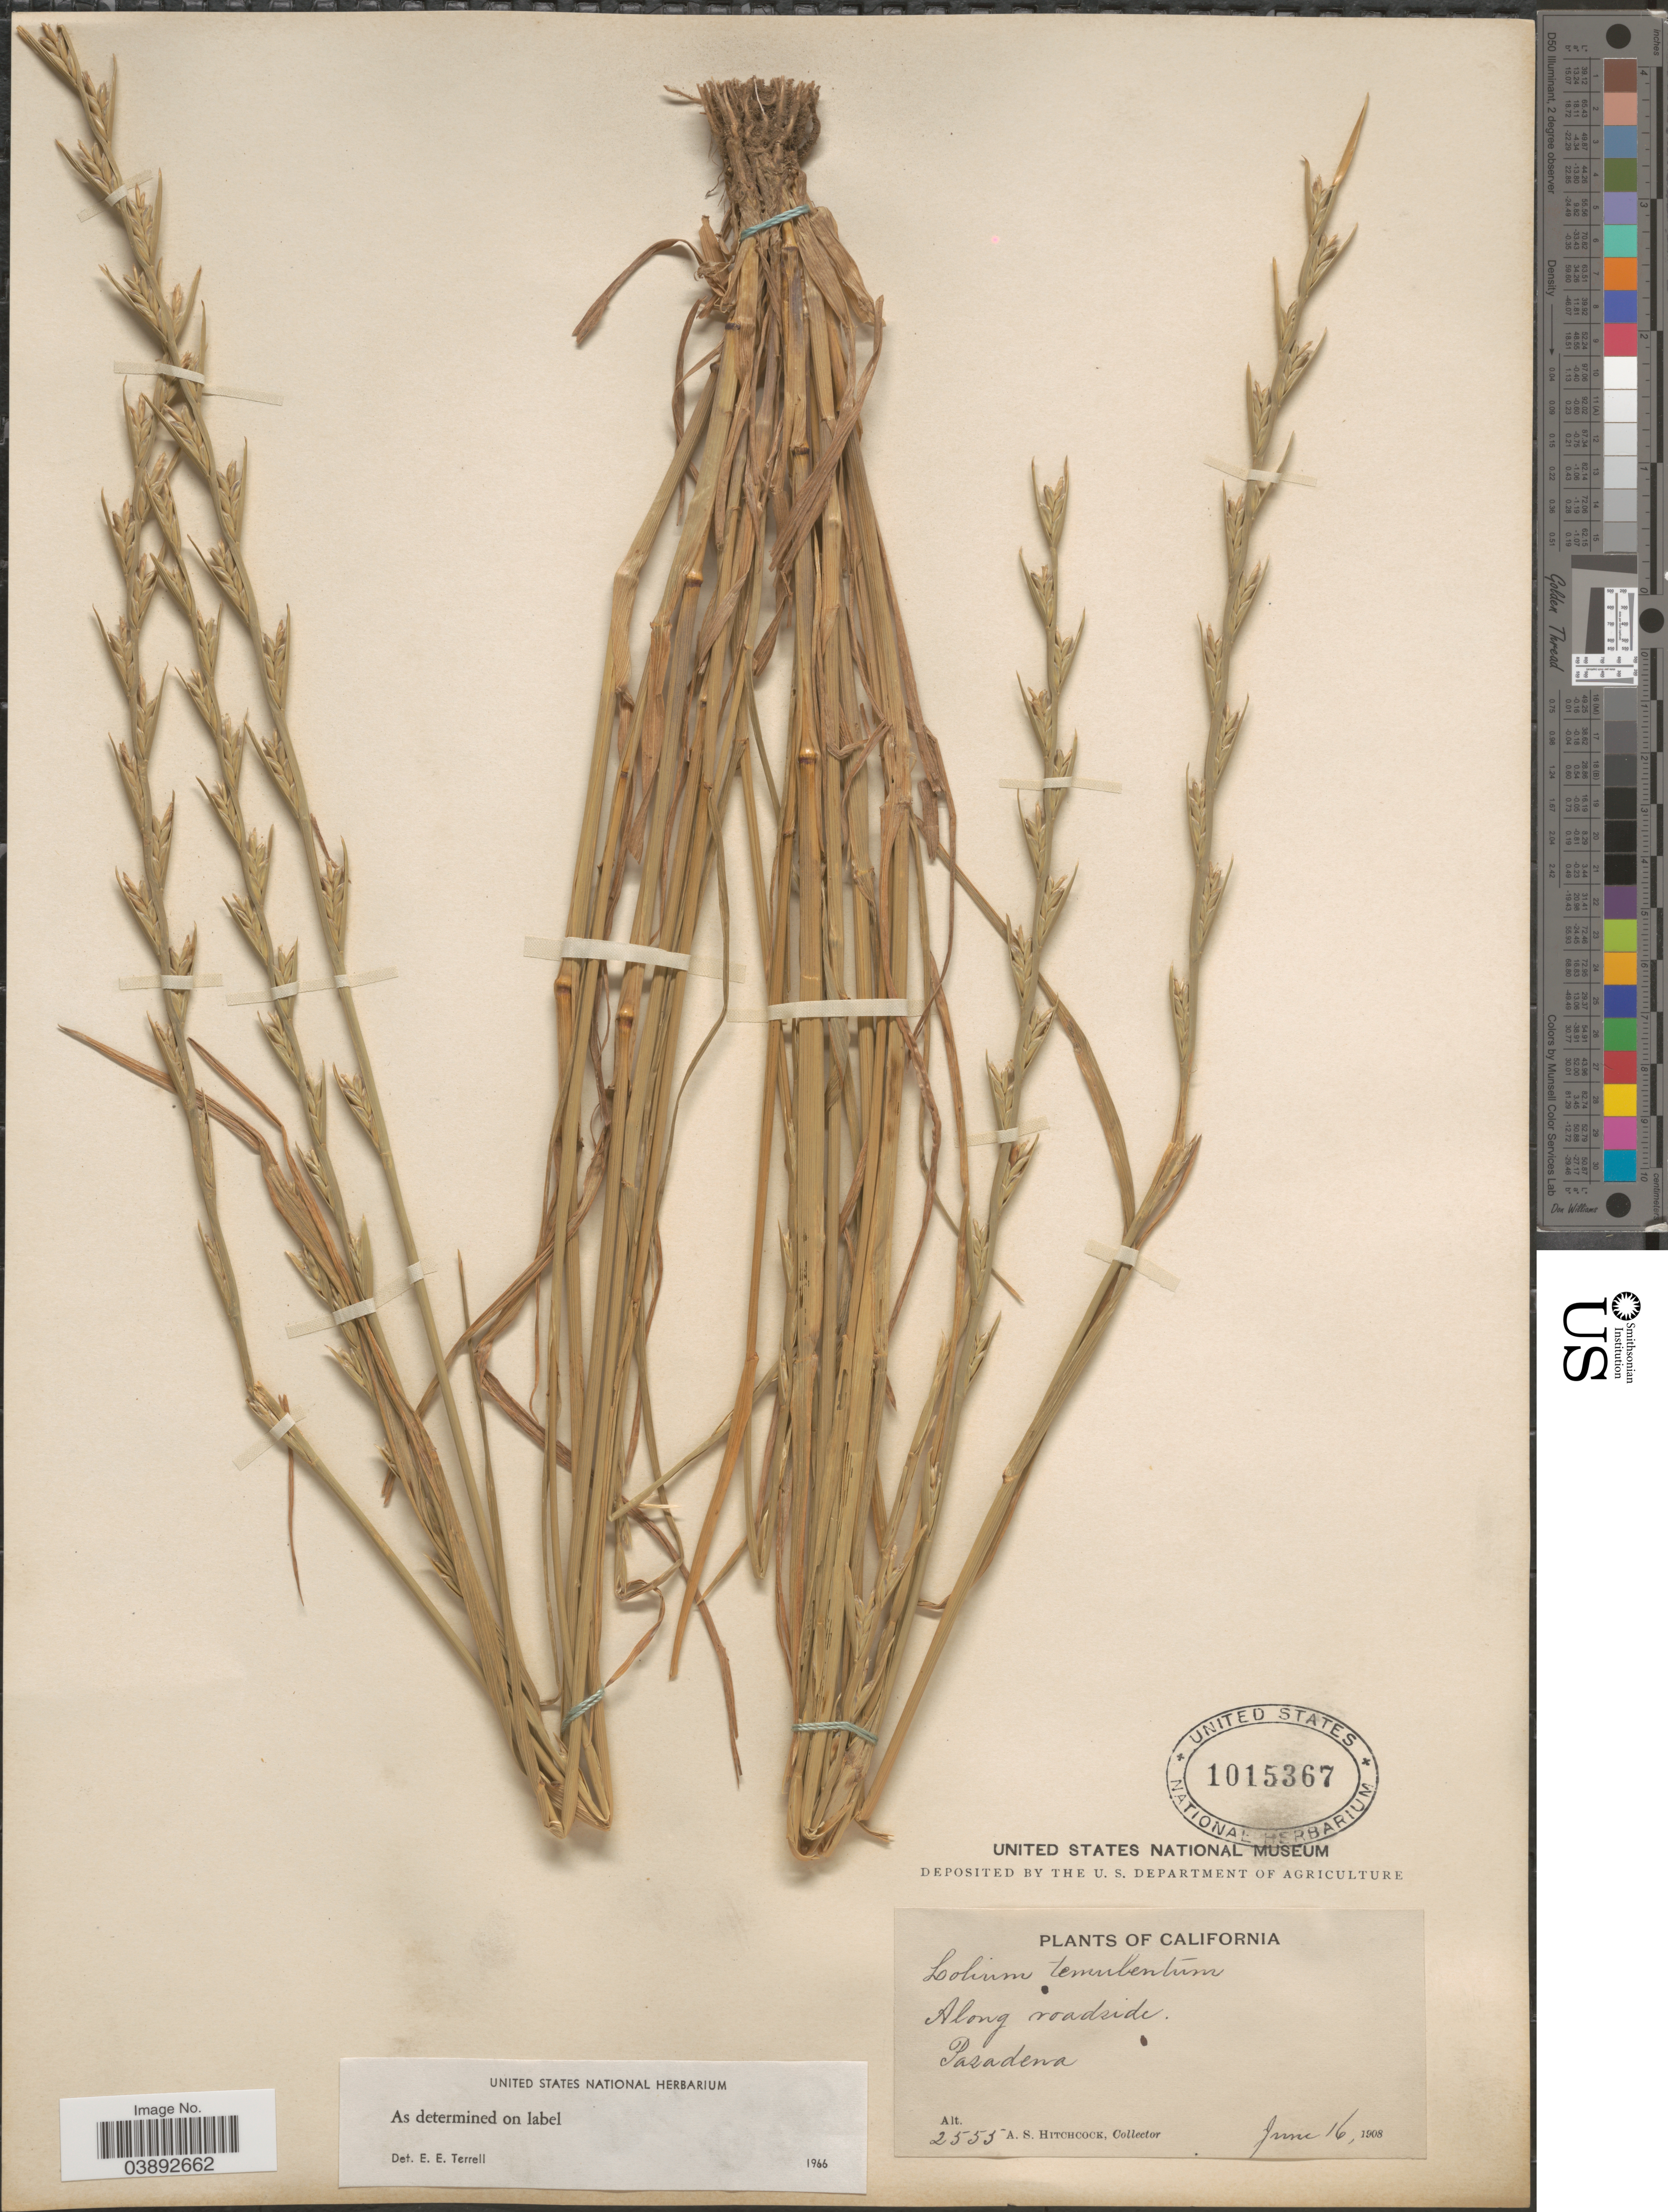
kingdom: Plantae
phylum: Tracheophyta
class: Liliopsida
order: Poales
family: Poaceae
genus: Lolium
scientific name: Lolium temulentum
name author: L.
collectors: A. S. Hitchcock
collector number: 2555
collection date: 1908-06-16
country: United States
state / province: California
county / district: Los Angeles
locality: Pasadena.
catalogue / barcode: US 1015367